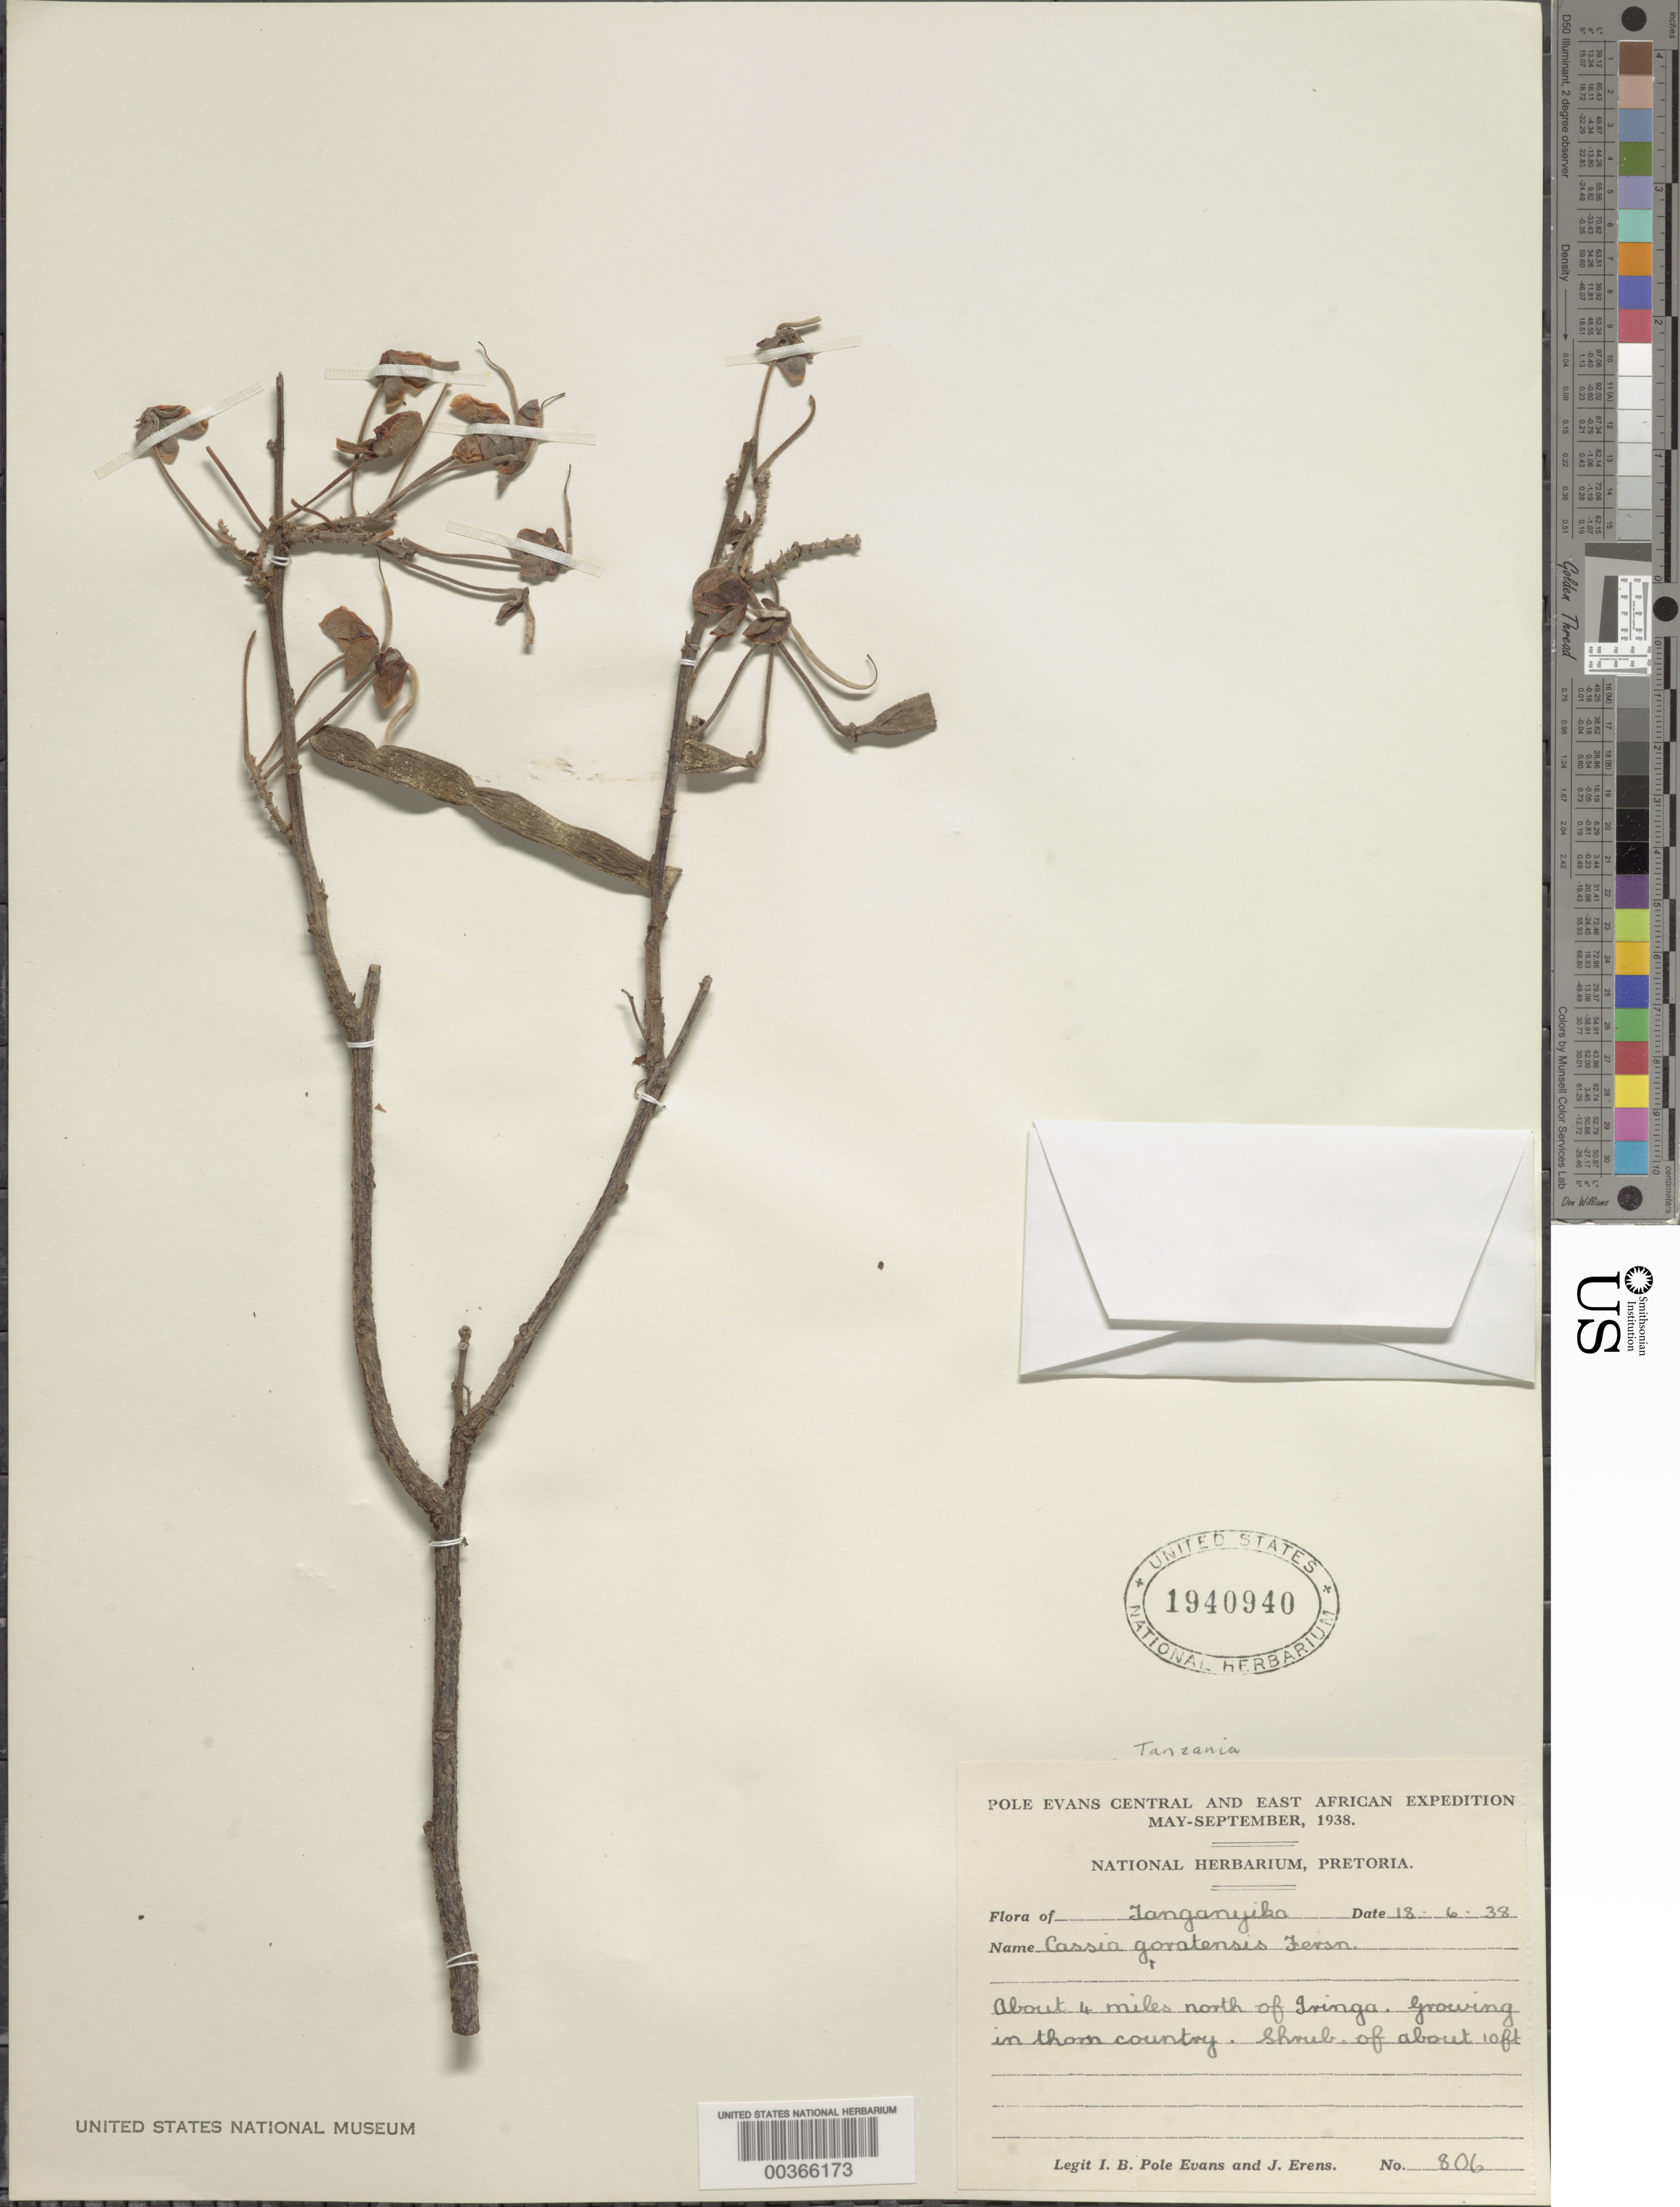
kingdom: Plantae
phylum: Tracheophyta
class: Magnoliopsida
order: Fabales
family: Fabaceae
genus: Senna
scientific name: Senna singueana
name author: (Delile) Lock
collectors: I. B. Pole-Evans & J. Erens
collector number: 806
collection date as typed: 18 Jun 1938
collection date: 1938-06-18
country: Tanzania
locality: About 4 mi n of iringa; thom country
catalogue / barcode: US 1940940